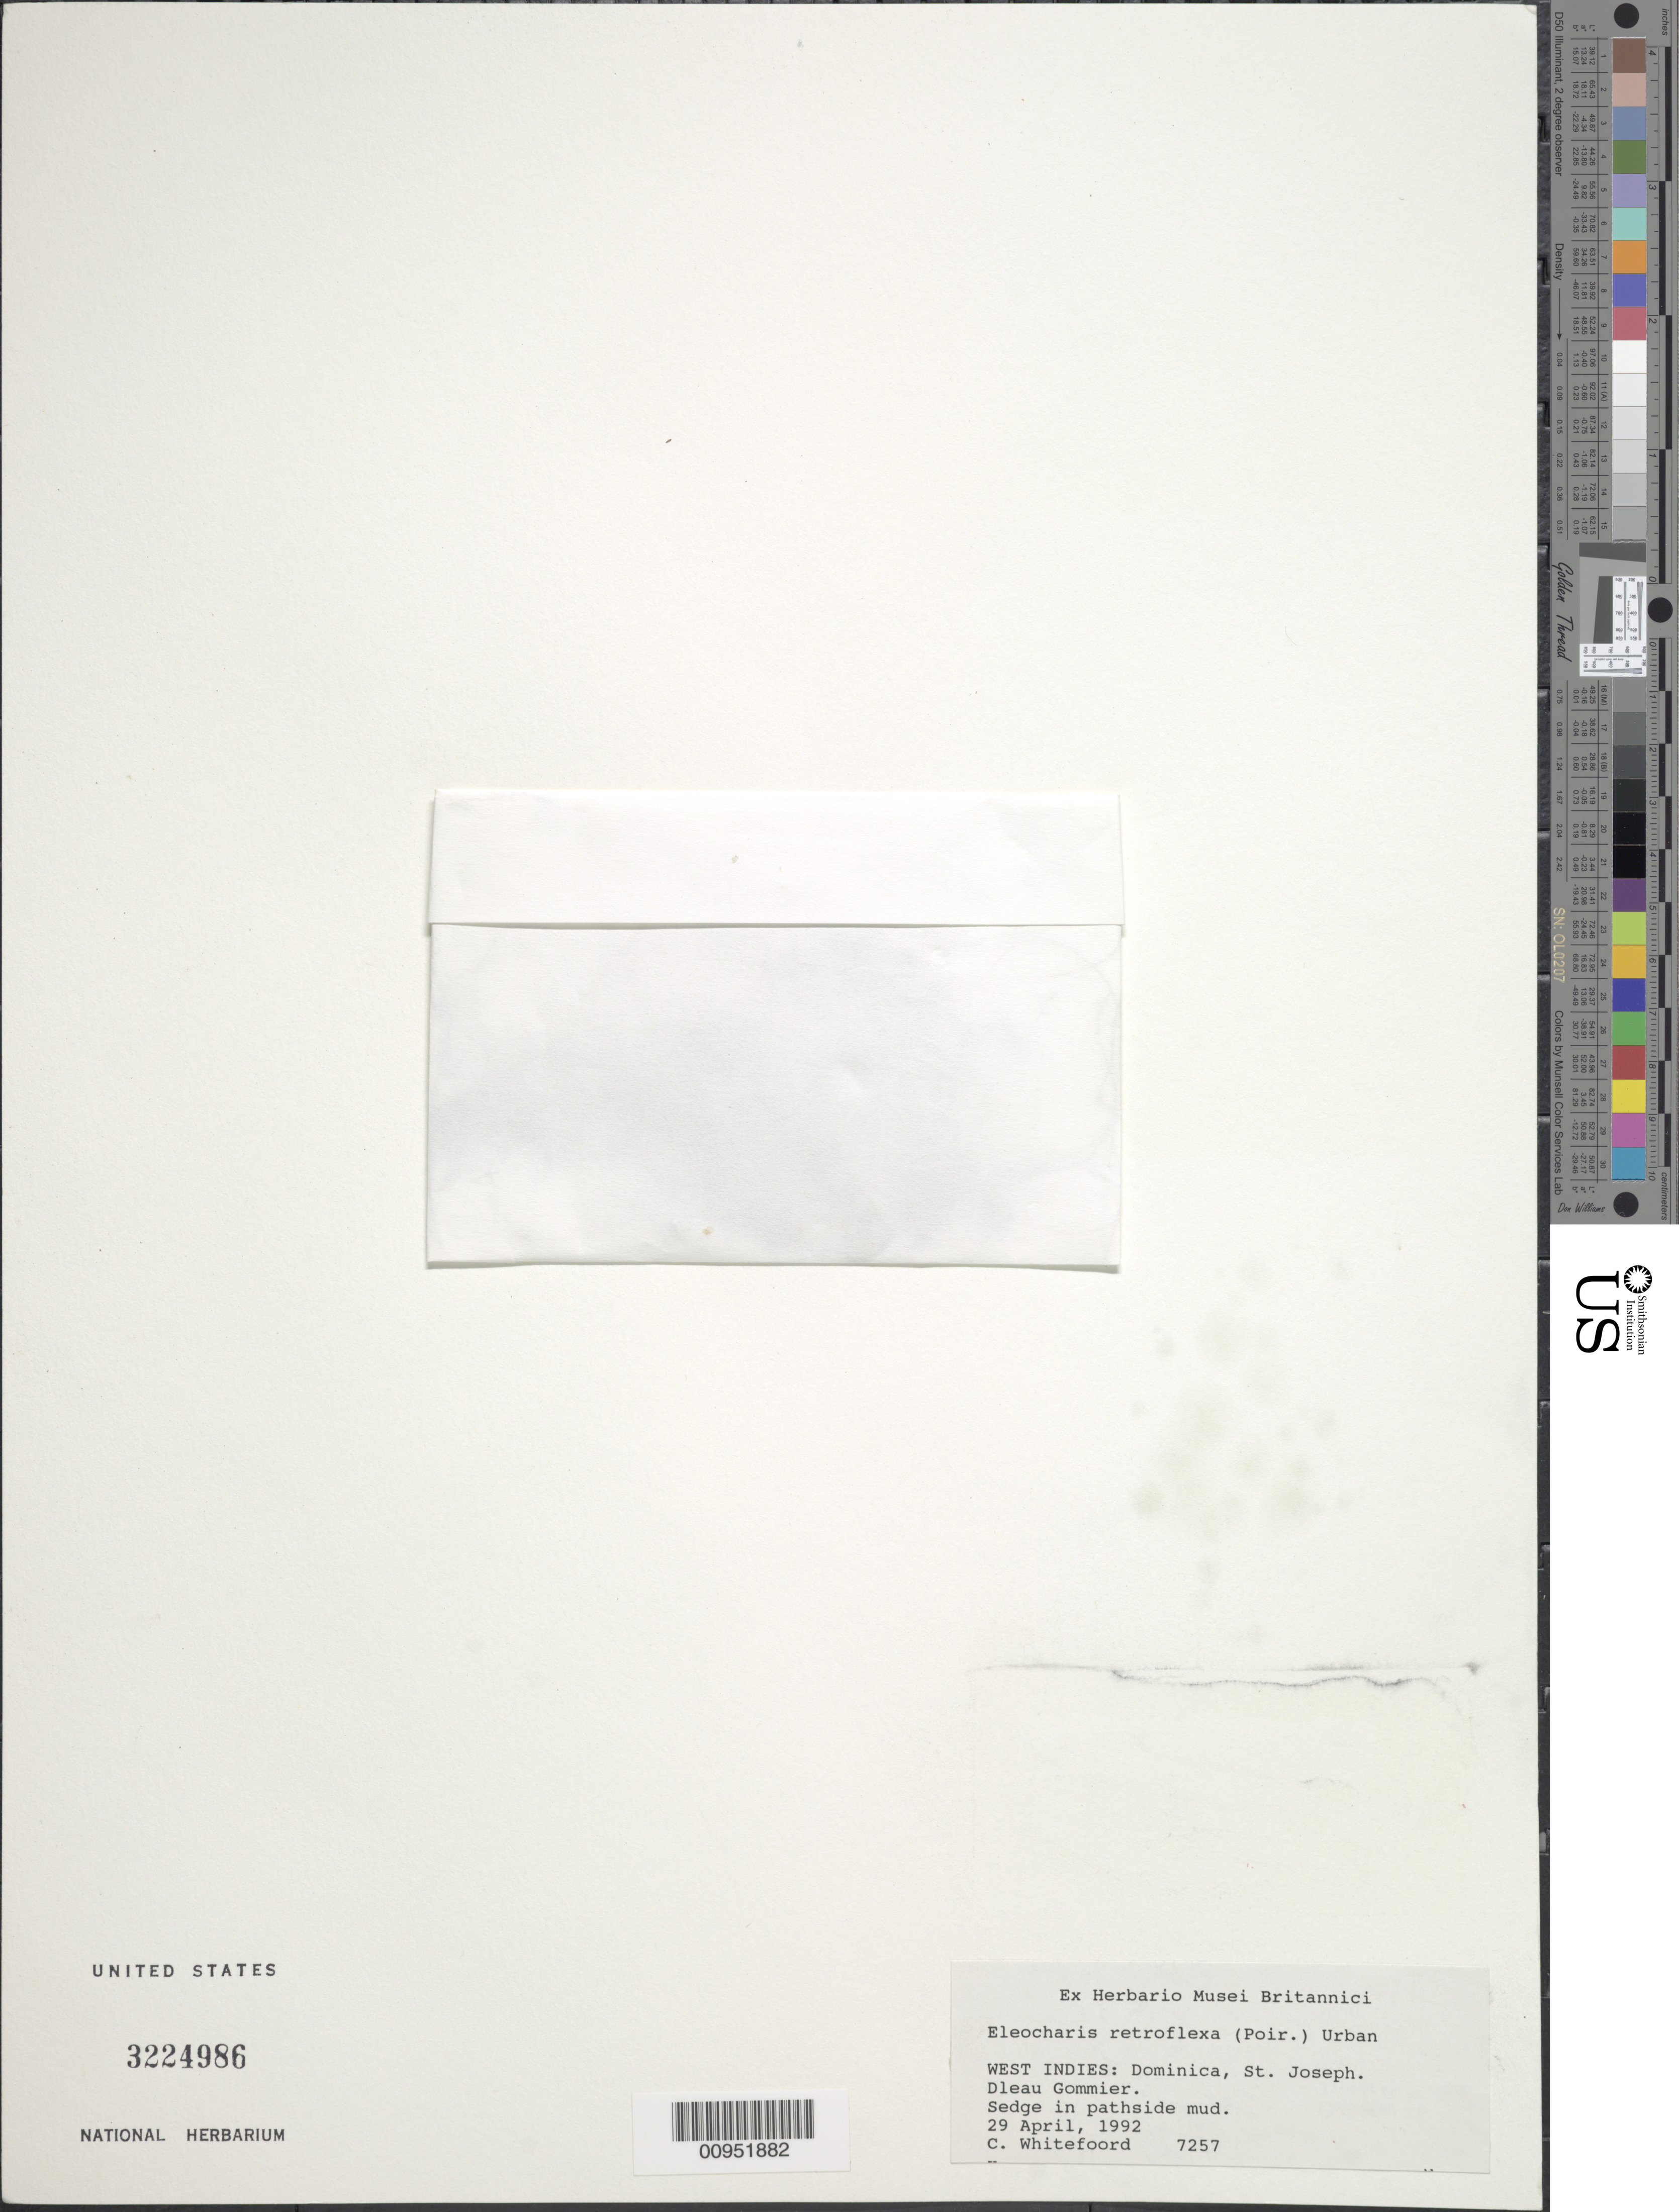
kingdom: Plantae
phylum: Tracheophyta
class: Liliopsida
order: Poales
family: Cyperaceae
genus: Eleocharis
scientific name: Eleocharis retroflexa subsp. retroflexa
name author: (Poir.) Urb.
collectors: C. Whitefoord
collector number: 7257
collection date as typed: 29 Apr 1992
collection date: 1992-04-29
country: Dominica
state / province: St. Joseph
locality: Dleau Gommier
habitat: In pathside mud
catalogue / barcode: US 3224986